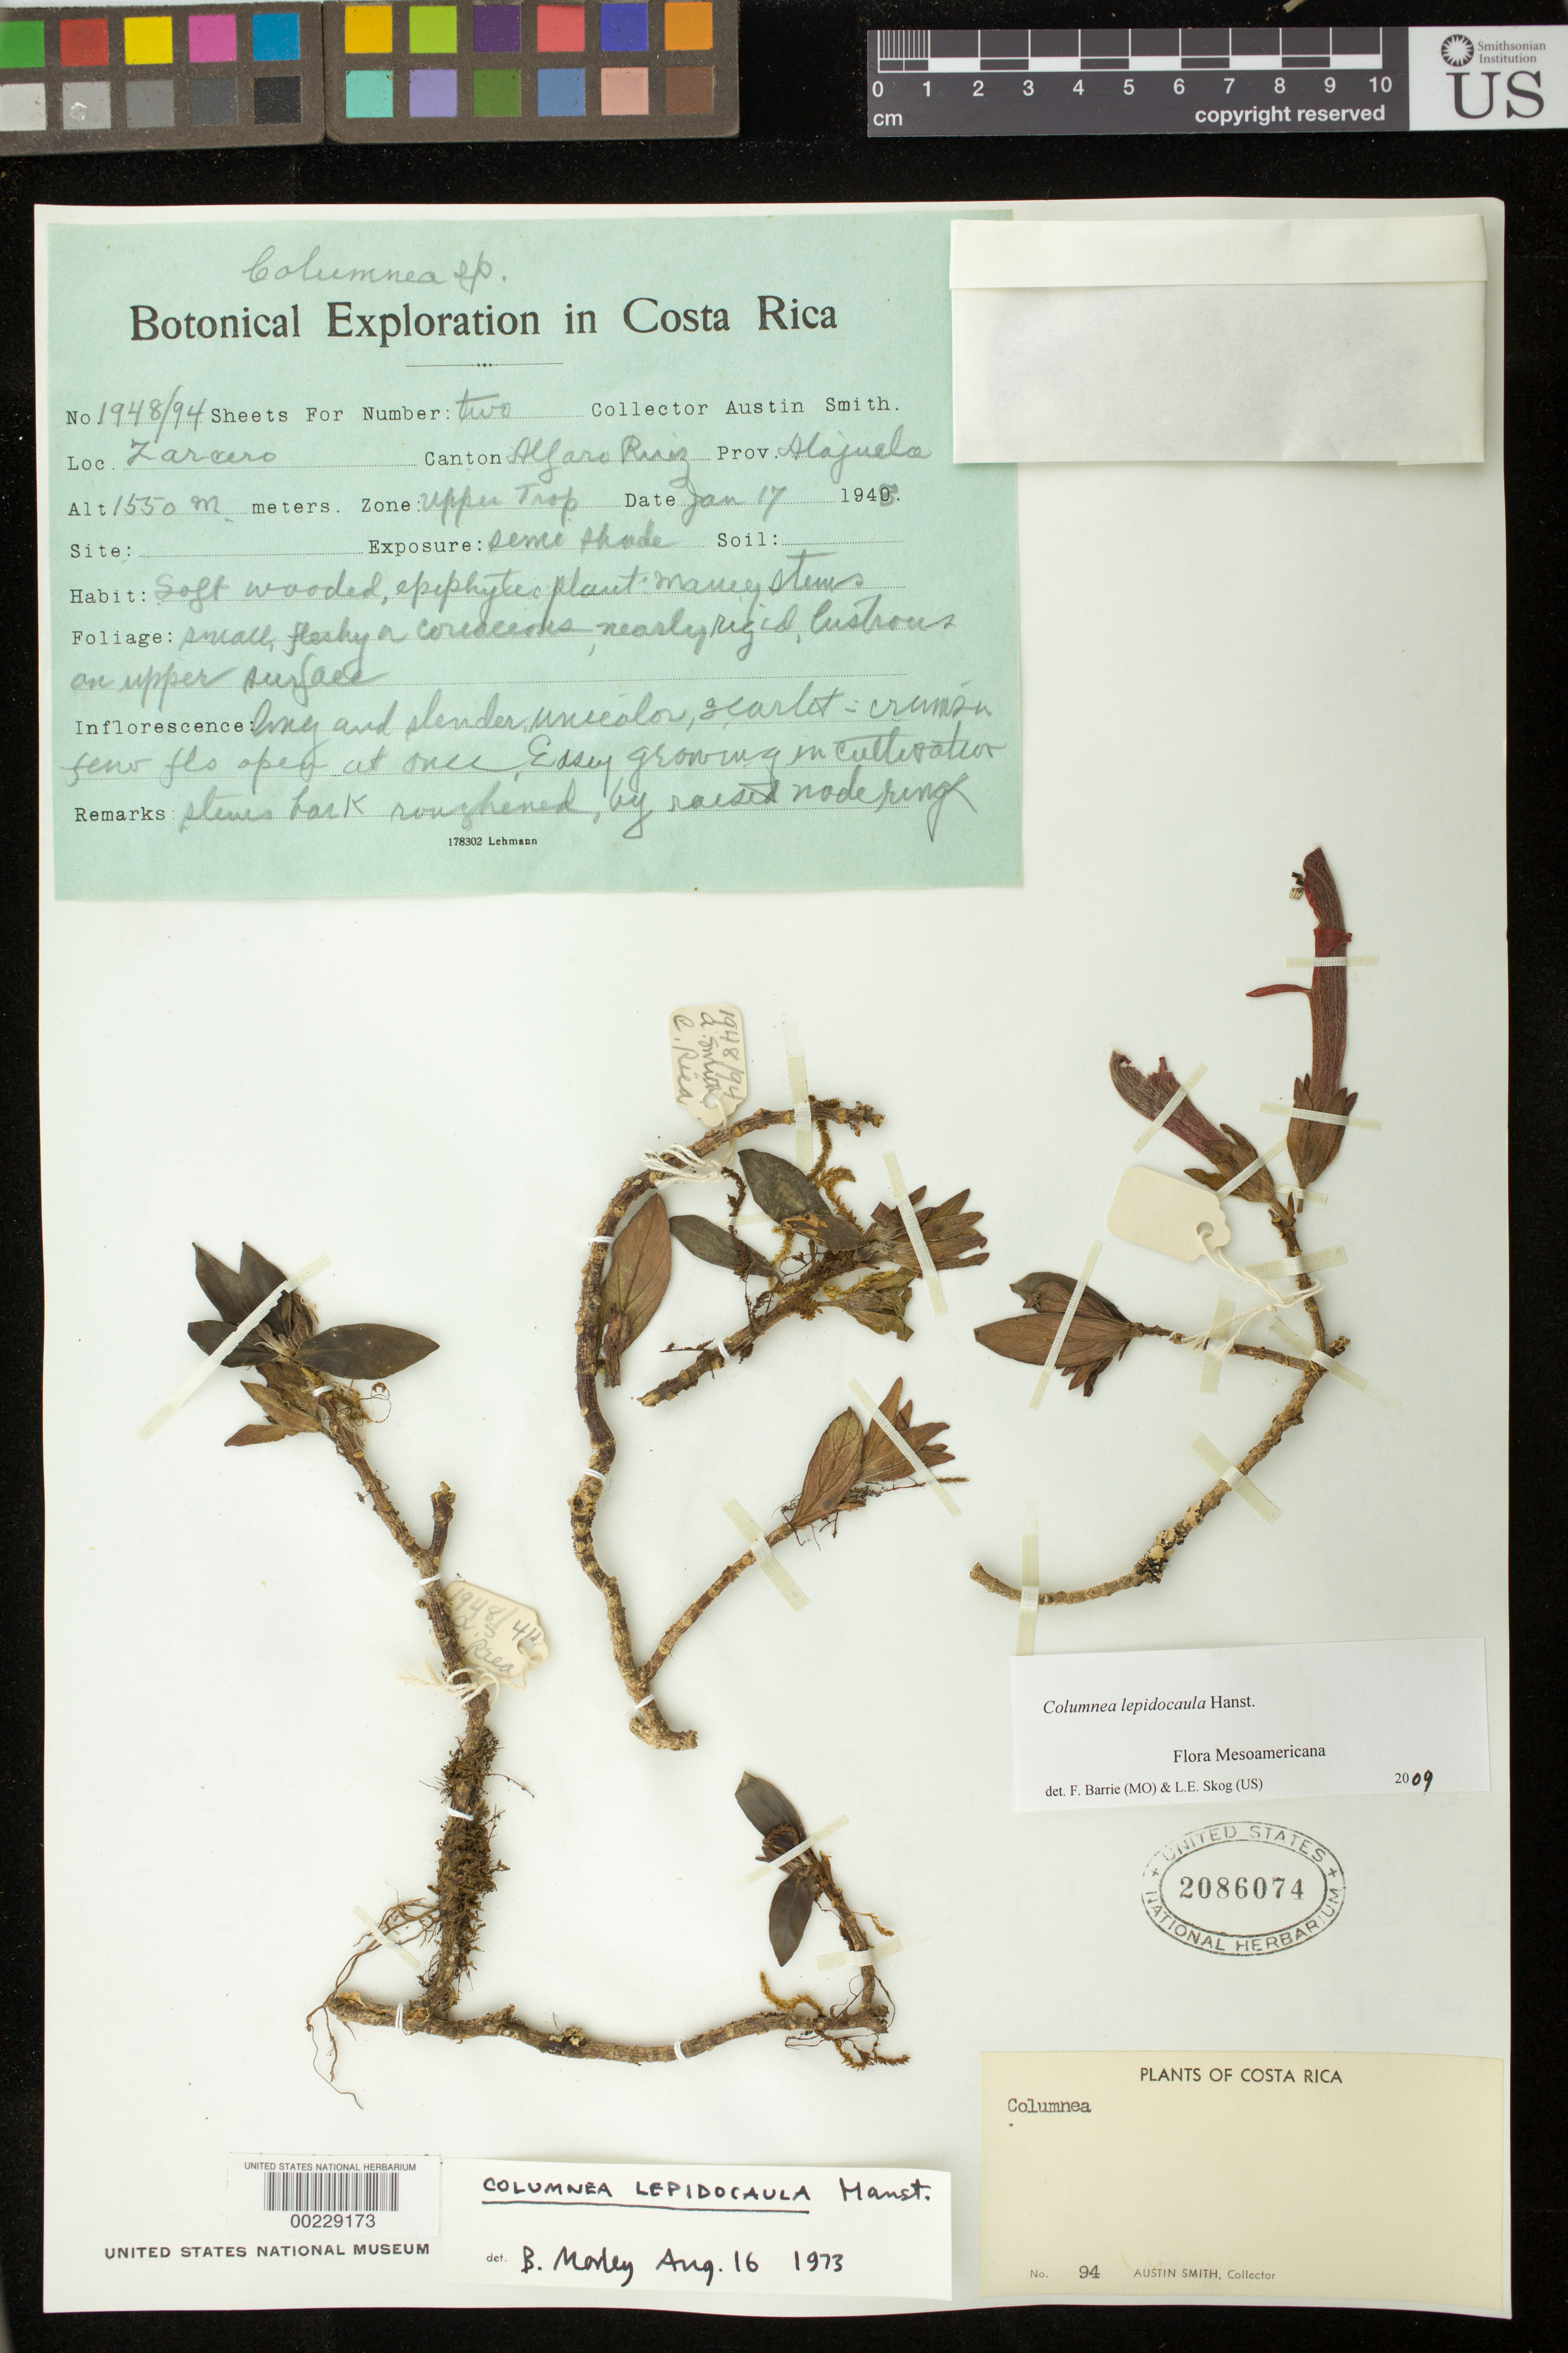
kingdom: Plantae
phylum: Tracheophyta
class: Magnoliopsida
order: Lamiales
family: Gesneriaceae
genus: Columnea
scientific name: Columnea lepidocaula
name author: Hanst.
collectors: Aust P. Smith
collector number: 1948/ 94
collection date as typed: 17 Jan 1948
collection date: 1948-01-17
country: Costa Rica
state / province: Alajuela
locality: Canton Alfaro Ruiz, Zarcero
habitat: Upper trop zone, semi shade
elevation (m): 1550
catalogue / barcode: US 2086074